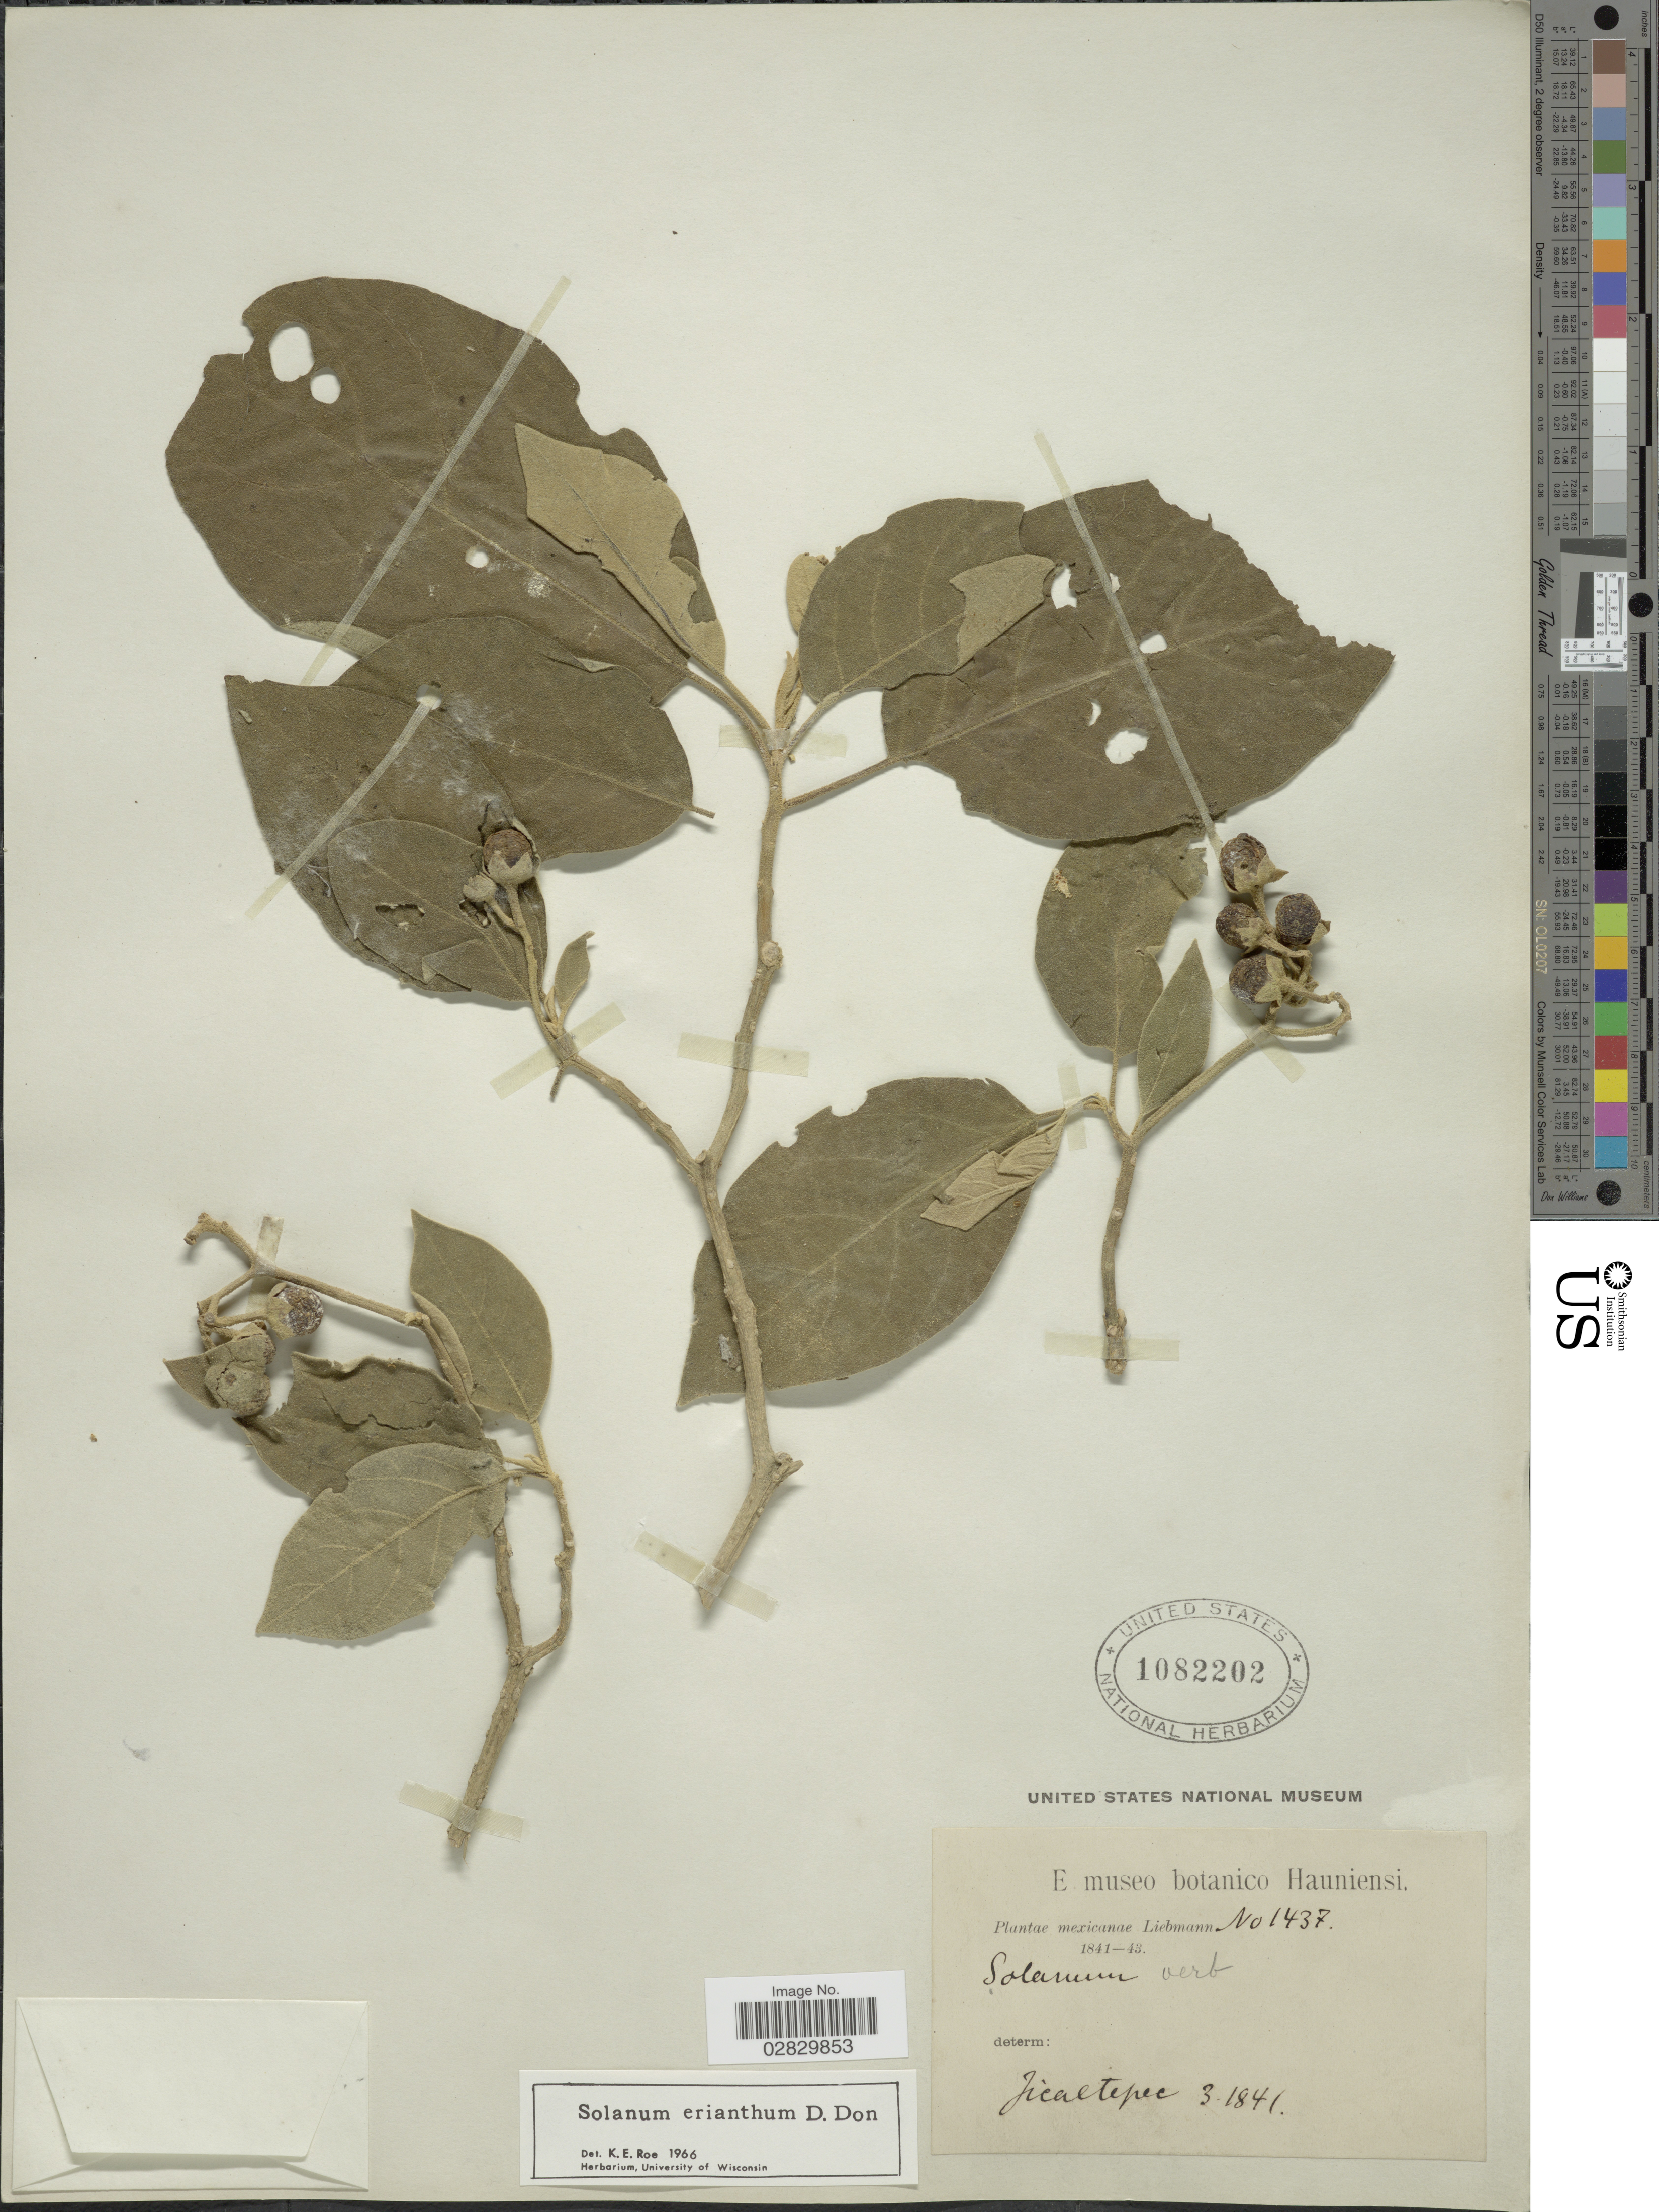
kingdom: Plantae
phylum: Tracheophyta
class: Magnoliopsida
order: Solanales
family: Solanaceae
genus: Solanum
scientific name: Solanum erianthum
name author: D. Don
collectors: Liebmann, --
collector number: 1437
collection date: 1841-03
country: Mexico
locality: Jicaltepec.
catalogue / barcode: US 1082202